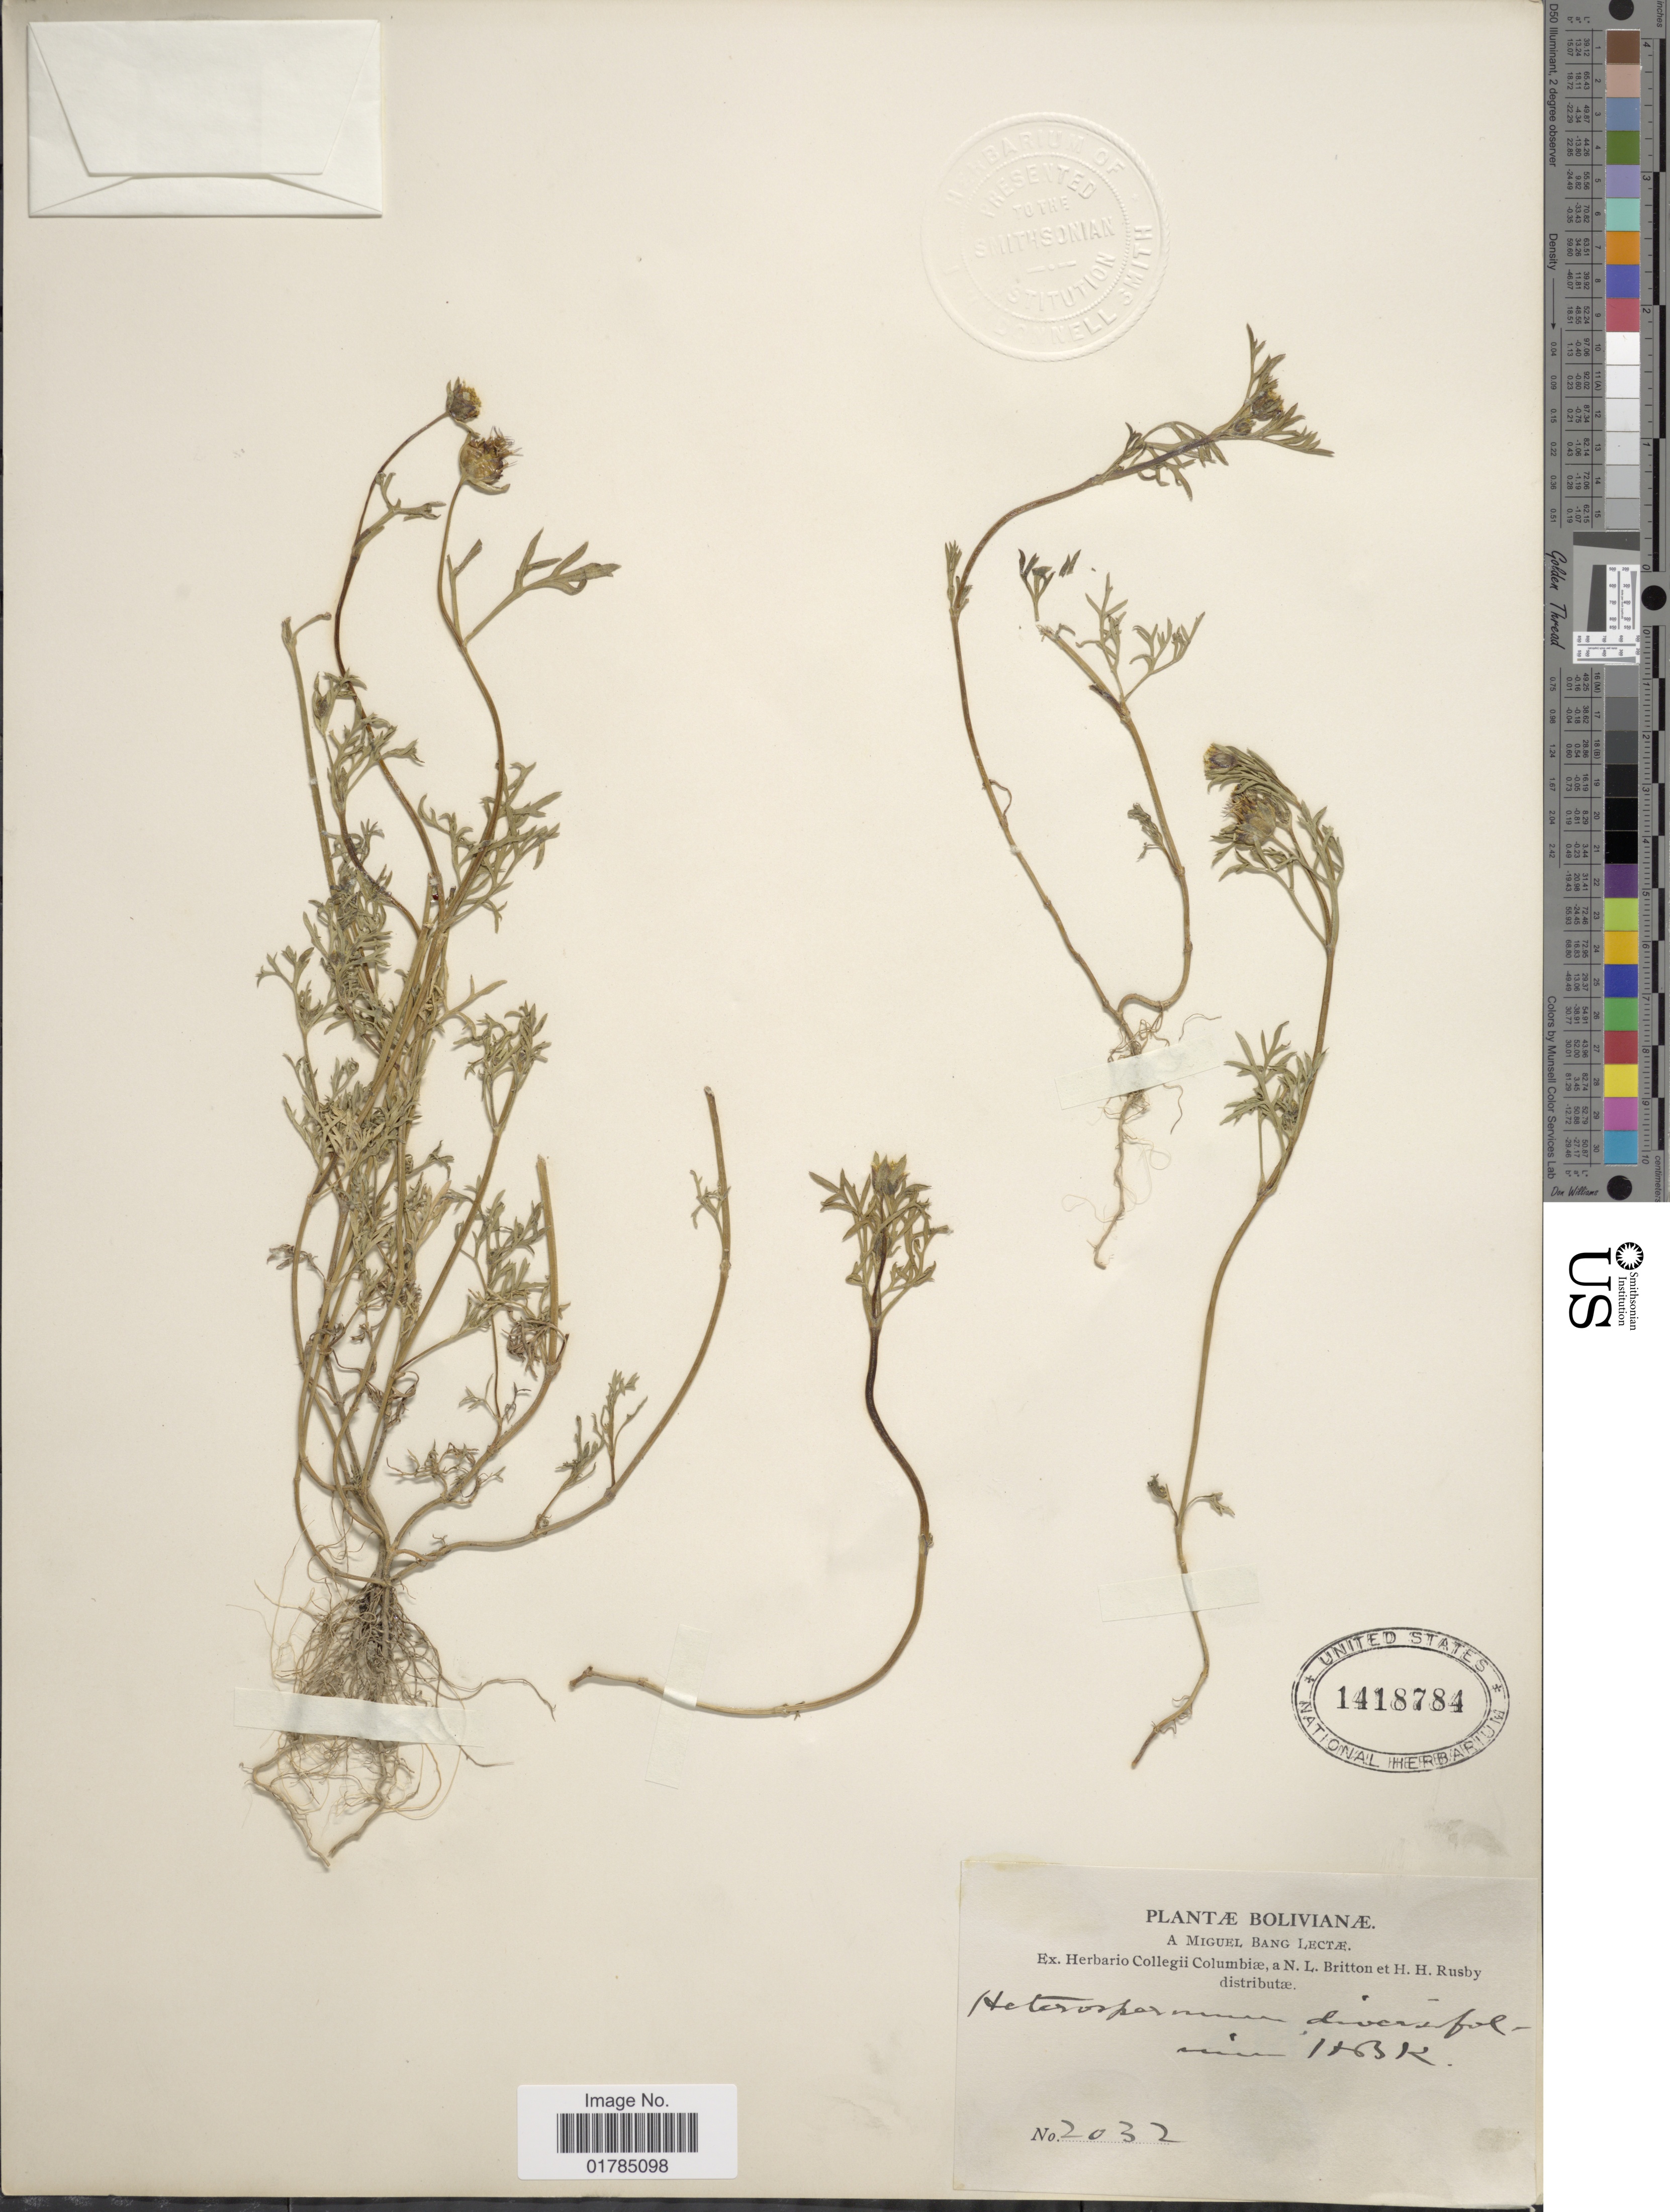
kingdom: Plantae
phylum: Tracheophyta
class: Magnoliopsida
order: Asterales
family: Asteraceae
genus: Heterosperma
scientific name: Heterosperma diversifolium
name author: Kunth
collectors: M. Bang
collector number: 2032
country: Bolivia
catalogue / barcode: US 1418784